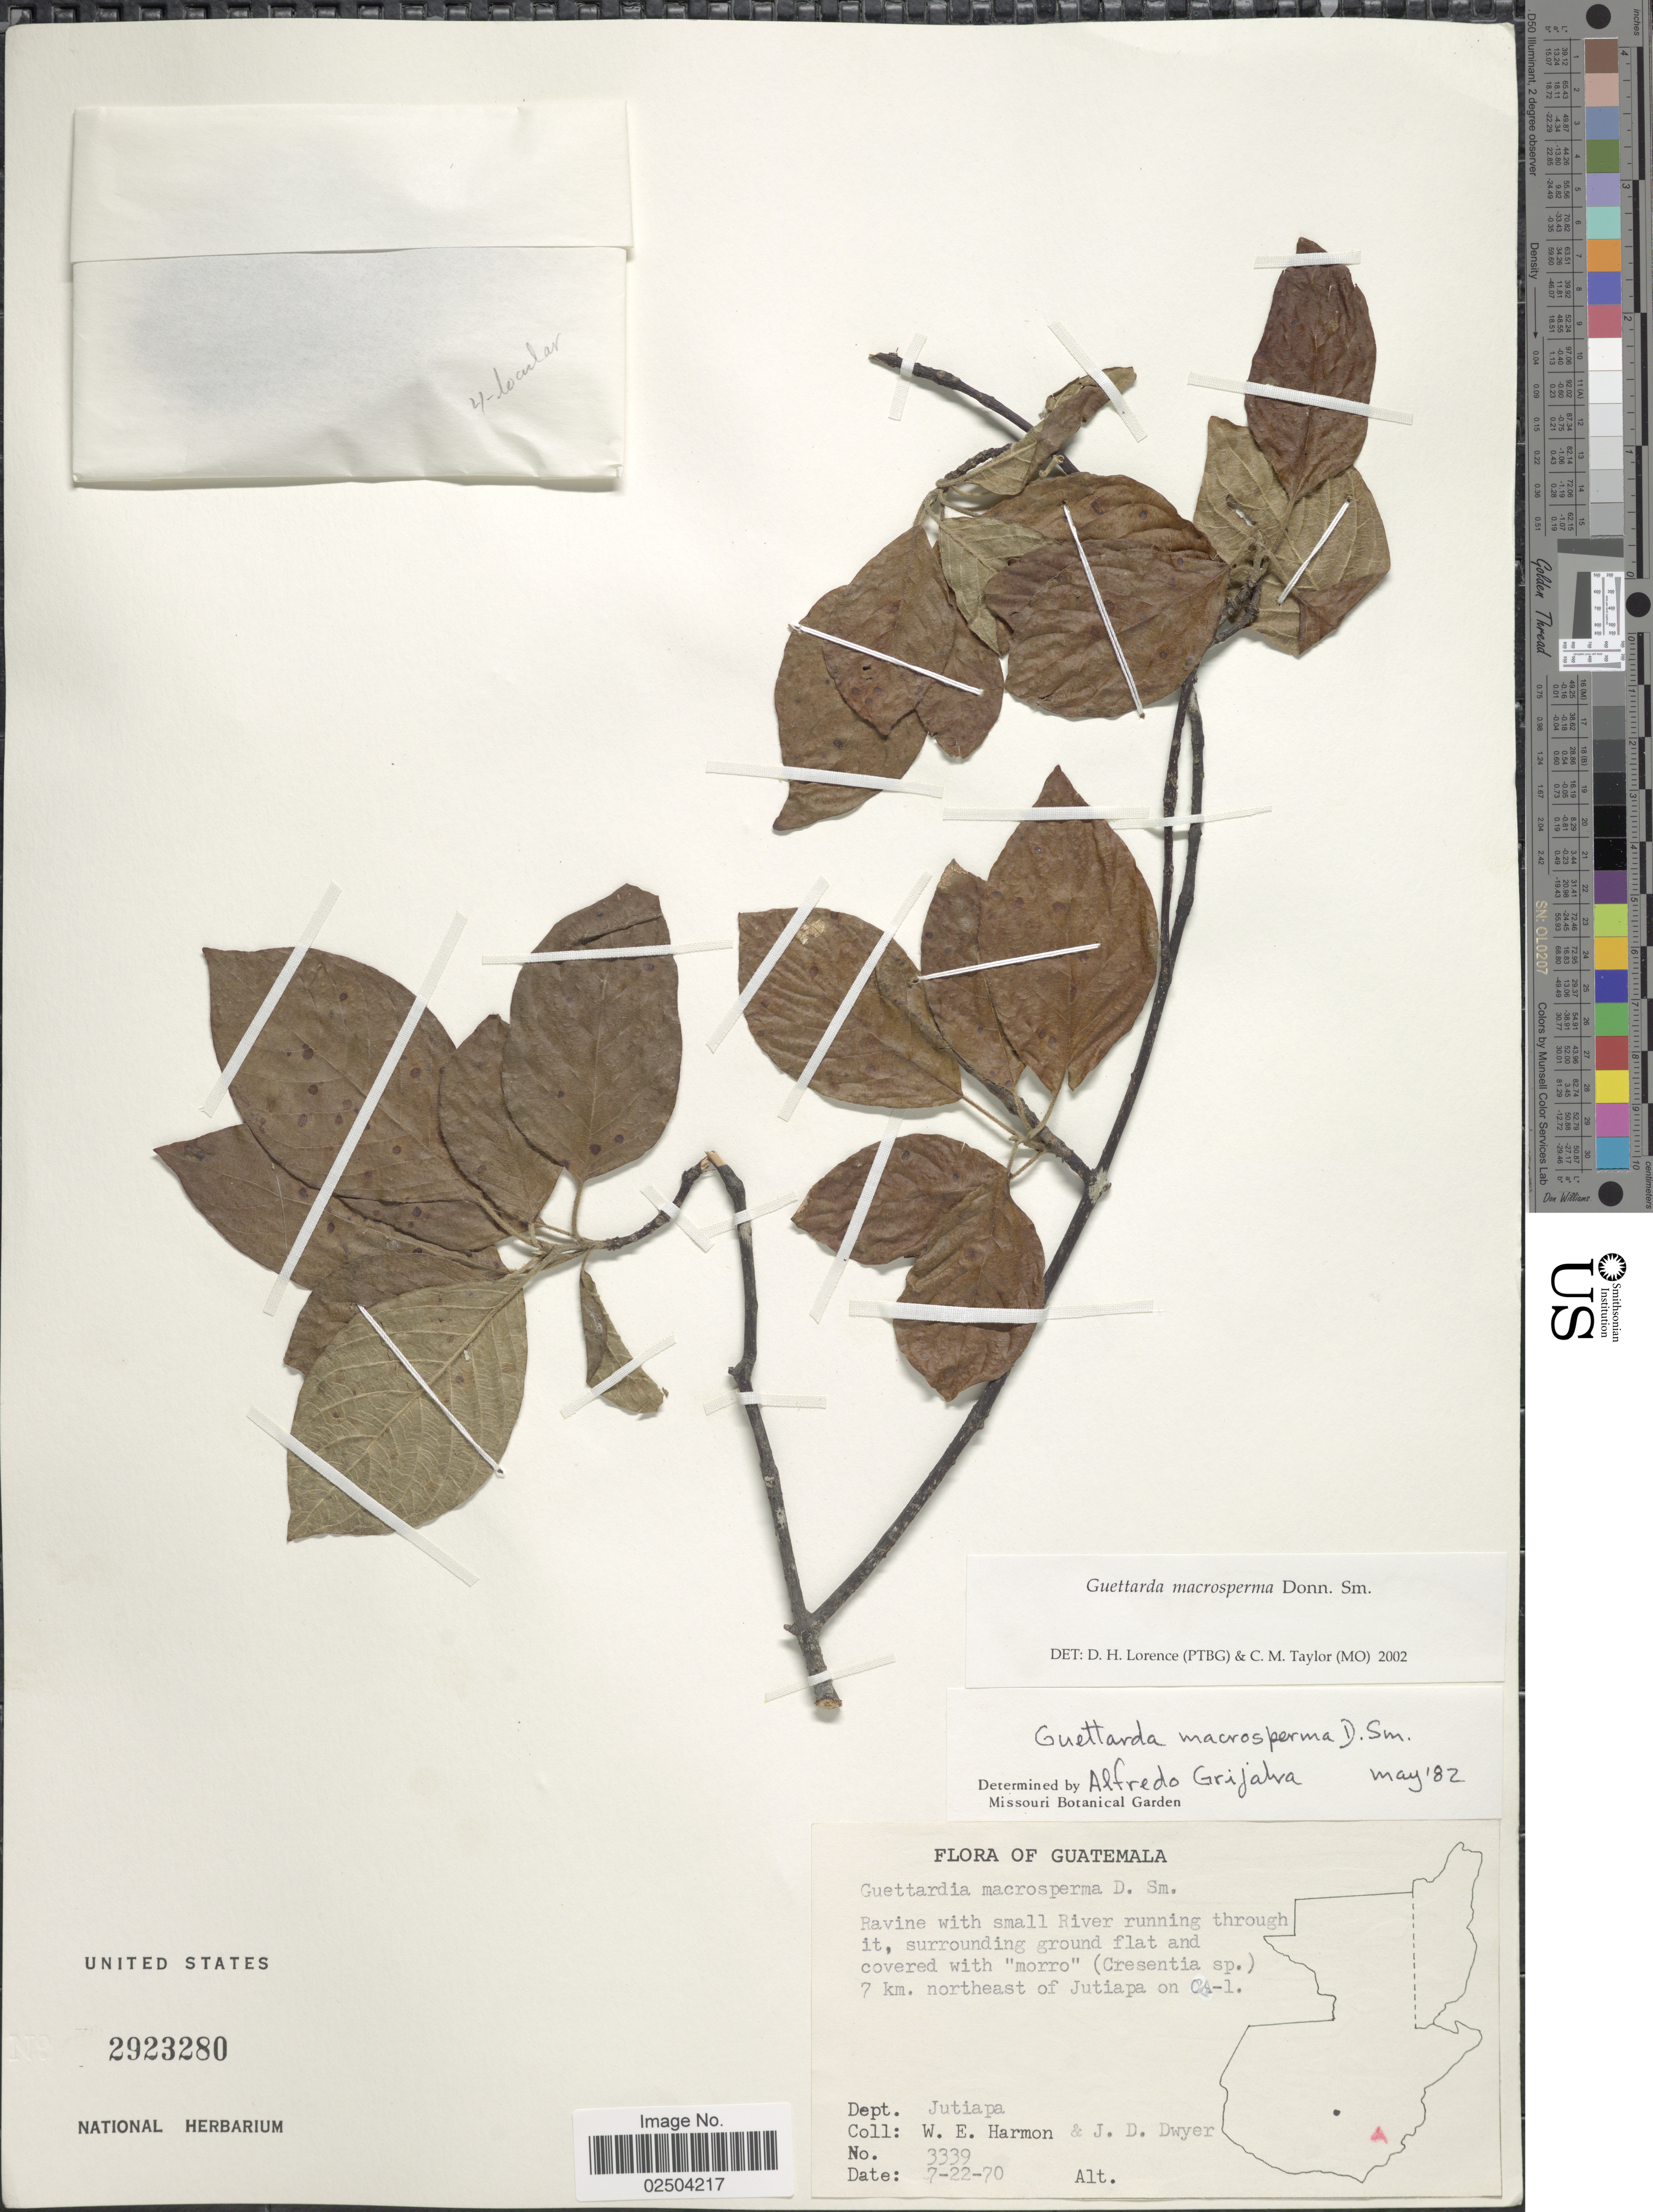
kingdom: Plantae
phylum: Tracheophyta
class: Magnoliopsida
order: Gentianales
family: Rubiaceae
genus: Guettarda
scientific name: Guettarda macrosperma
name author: Donn. Sm.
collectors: W. E. Harmon & J. D. Dwyer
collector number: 3339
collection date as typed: Transcribed d/m/y: 22/7/70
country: Guatemala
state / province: Jutiapa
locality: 7 km. northeast of Jutiapa on CA-1. Dept: Jutiapa.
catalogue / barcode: US 2923280